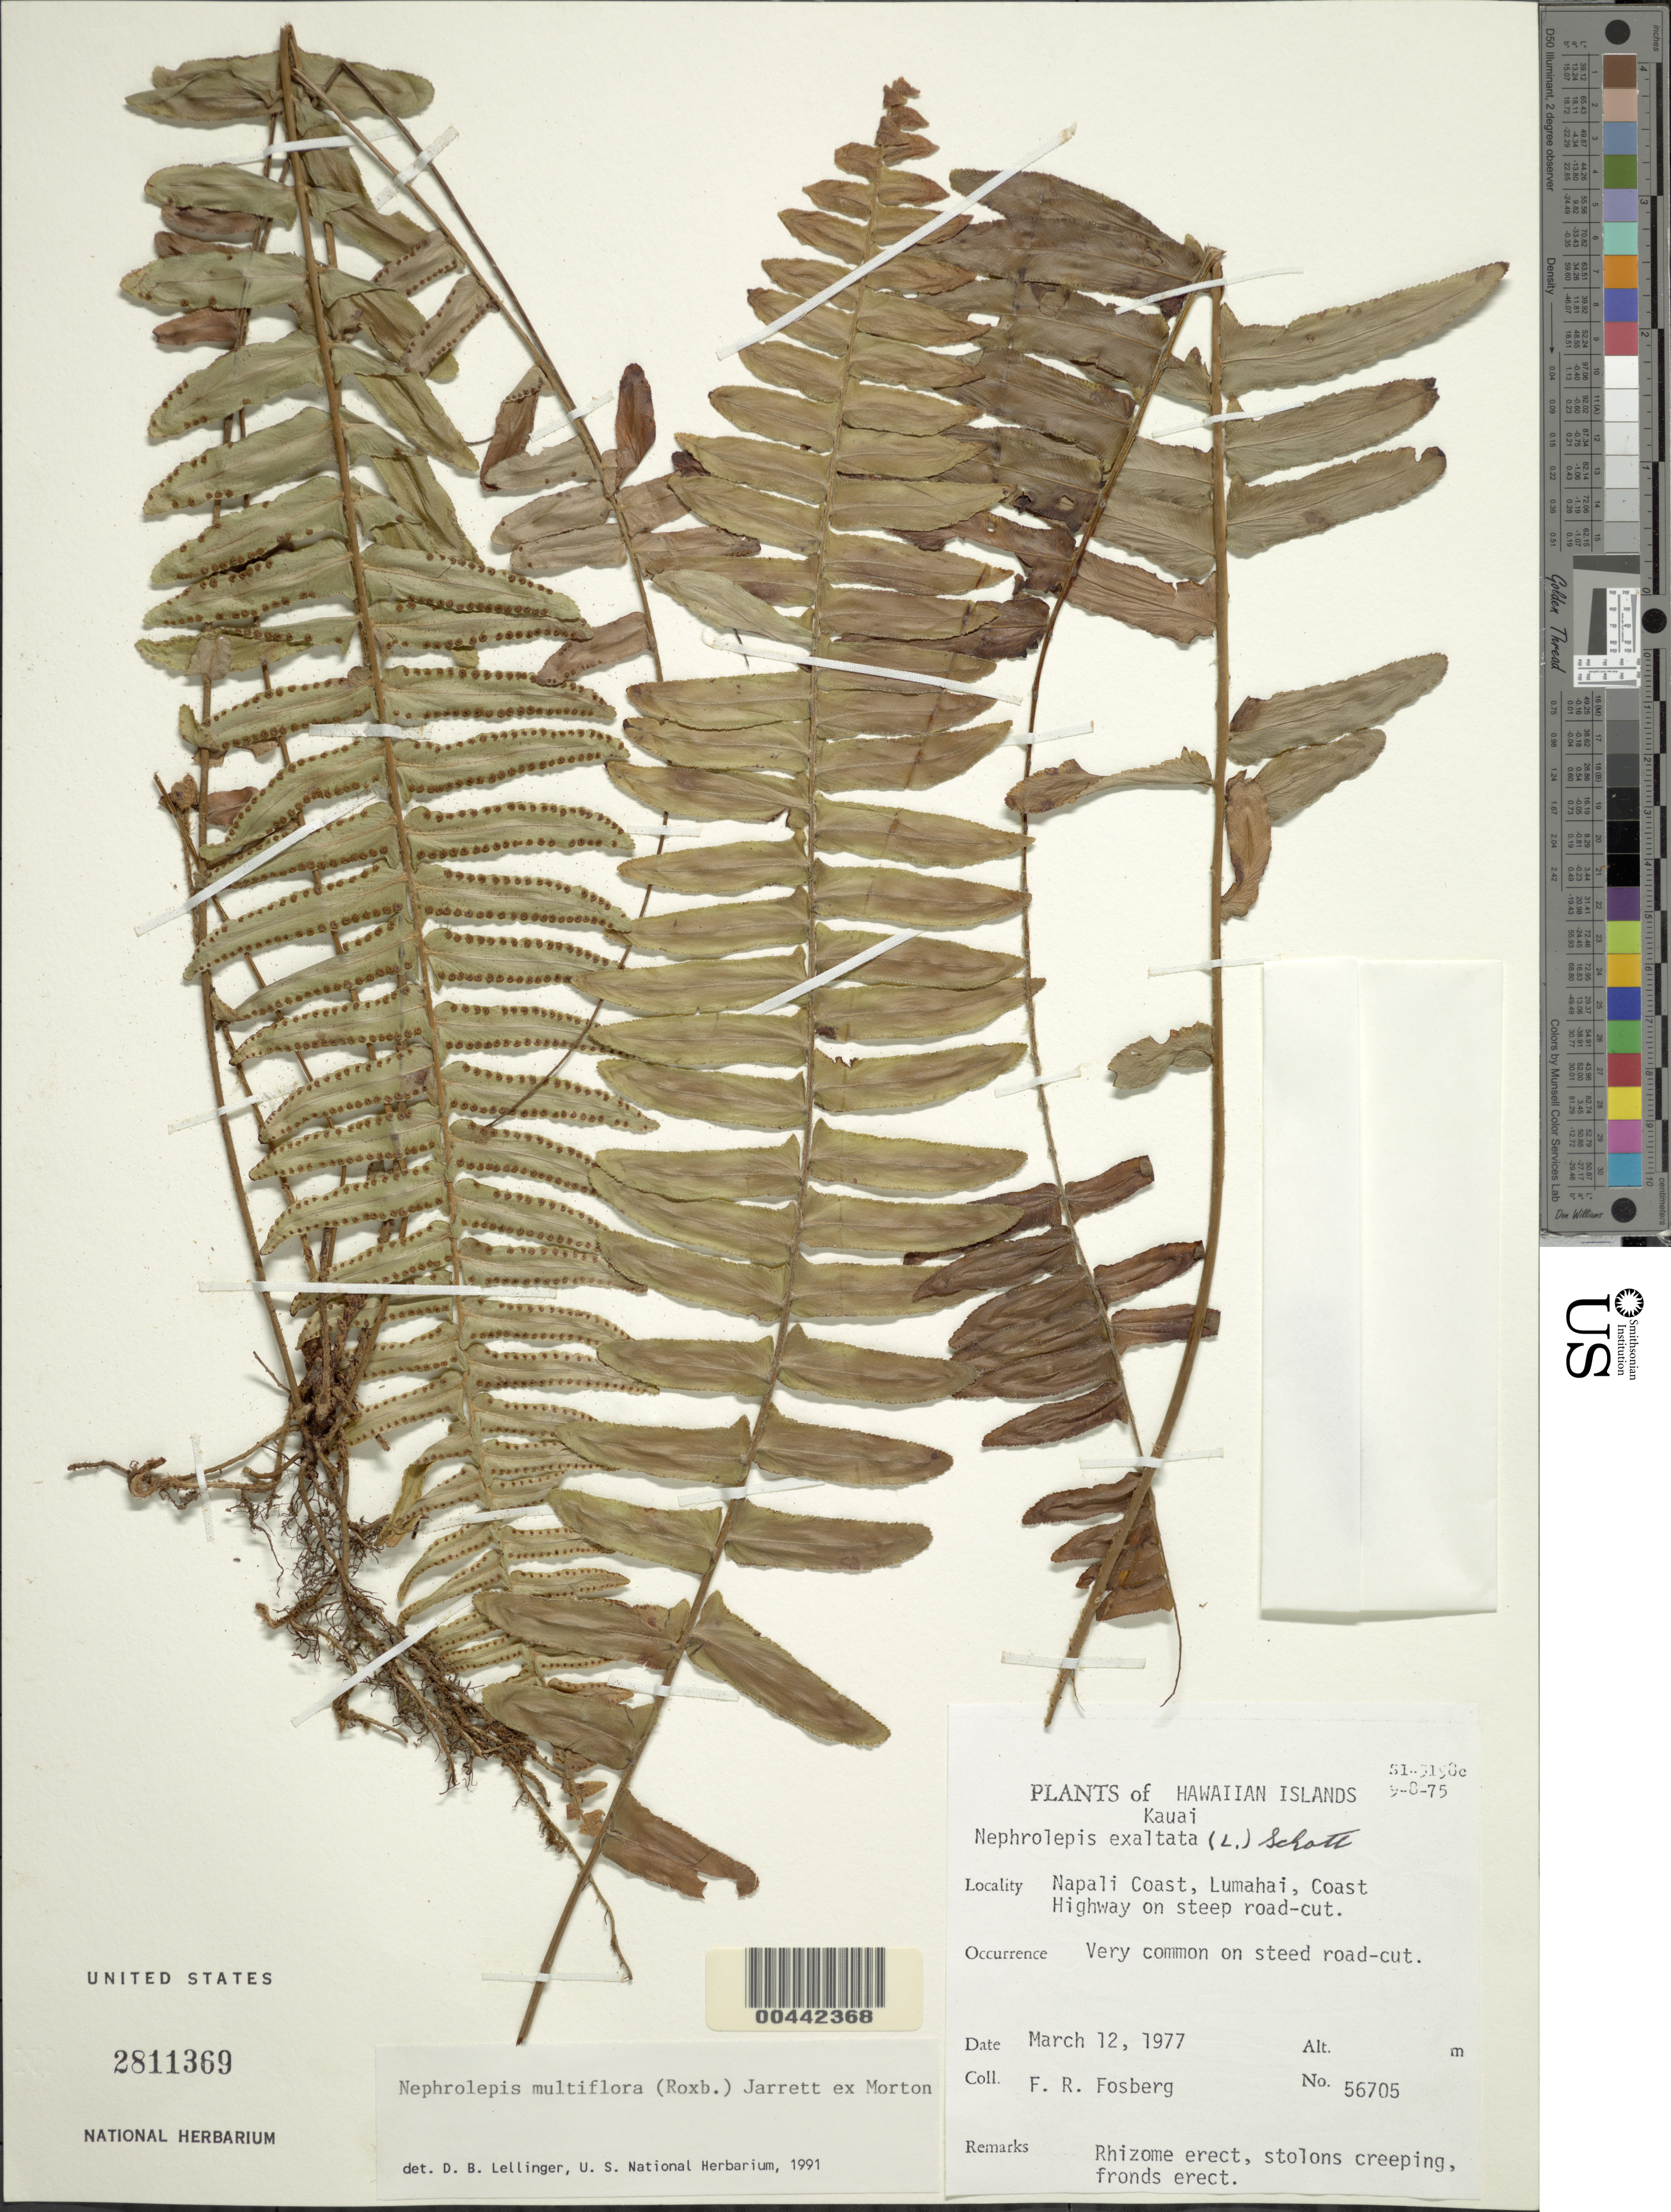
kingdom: Plantae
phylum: Tracheophyta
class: Polypodiopsida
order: Polypodiales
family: Nephrolepidaceae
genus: Nephrolepis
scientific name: Nephrolepis multiflora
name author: (Roxb.) F.M. Jarrett ex C.V. Morton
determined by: Lellinger, David B., (BOT), Smithsonian Institution - National Museum of Natural History (UNITED STATES)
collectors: F. R. Fosberg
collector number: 56705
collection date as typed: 12 Mar 1977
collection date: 1977-03-12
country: United States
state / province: Hawaii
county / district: Kauai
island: Kaua'i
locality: Napali Coast, Lumahai, Coast Highway on steep road-cut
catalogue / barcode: US 2811369